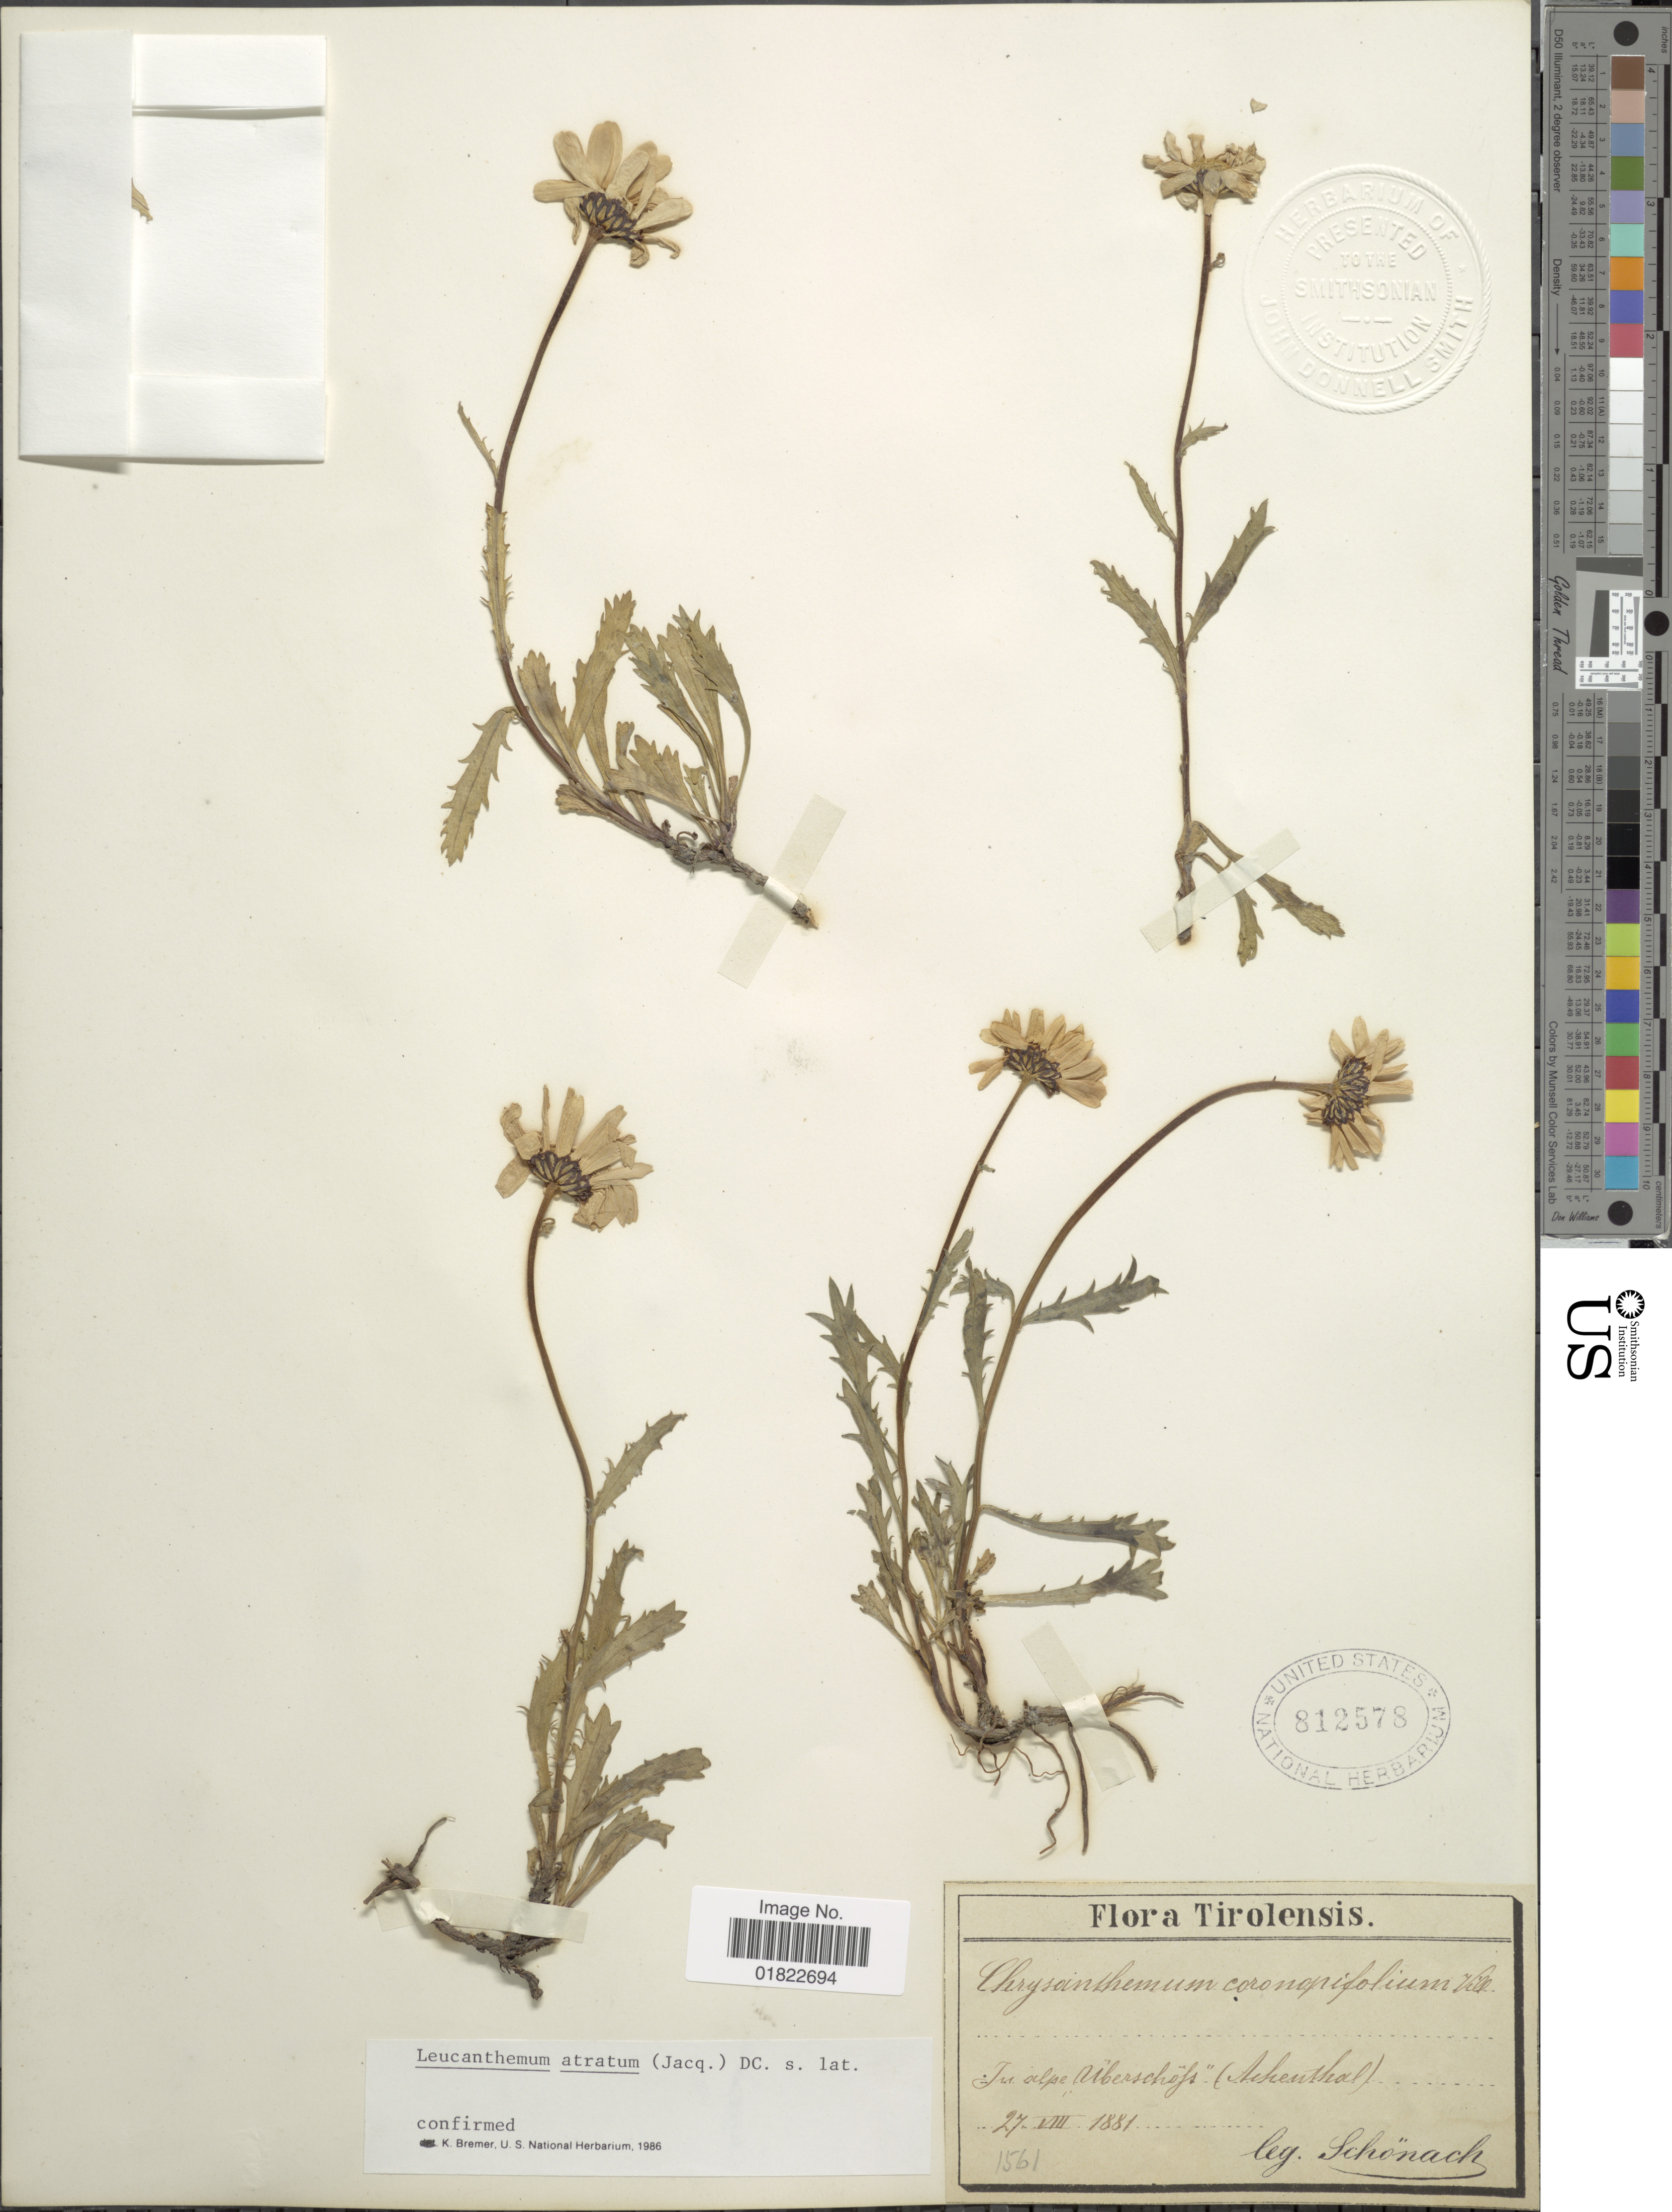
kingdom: Plantae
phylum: Tracheophyta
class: Magnoliopsida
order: Asterales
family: Asteraceae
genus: Leucanthemum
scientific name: Leucanthemum atratum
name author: (Jacq.) DC.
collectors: Schönach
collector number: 1561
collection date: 1881-08-27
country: Austria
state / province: Tirol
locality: Tirolensis, In alpe Uberschofs (Schenthal). [interpreted]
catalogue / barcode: US 812578